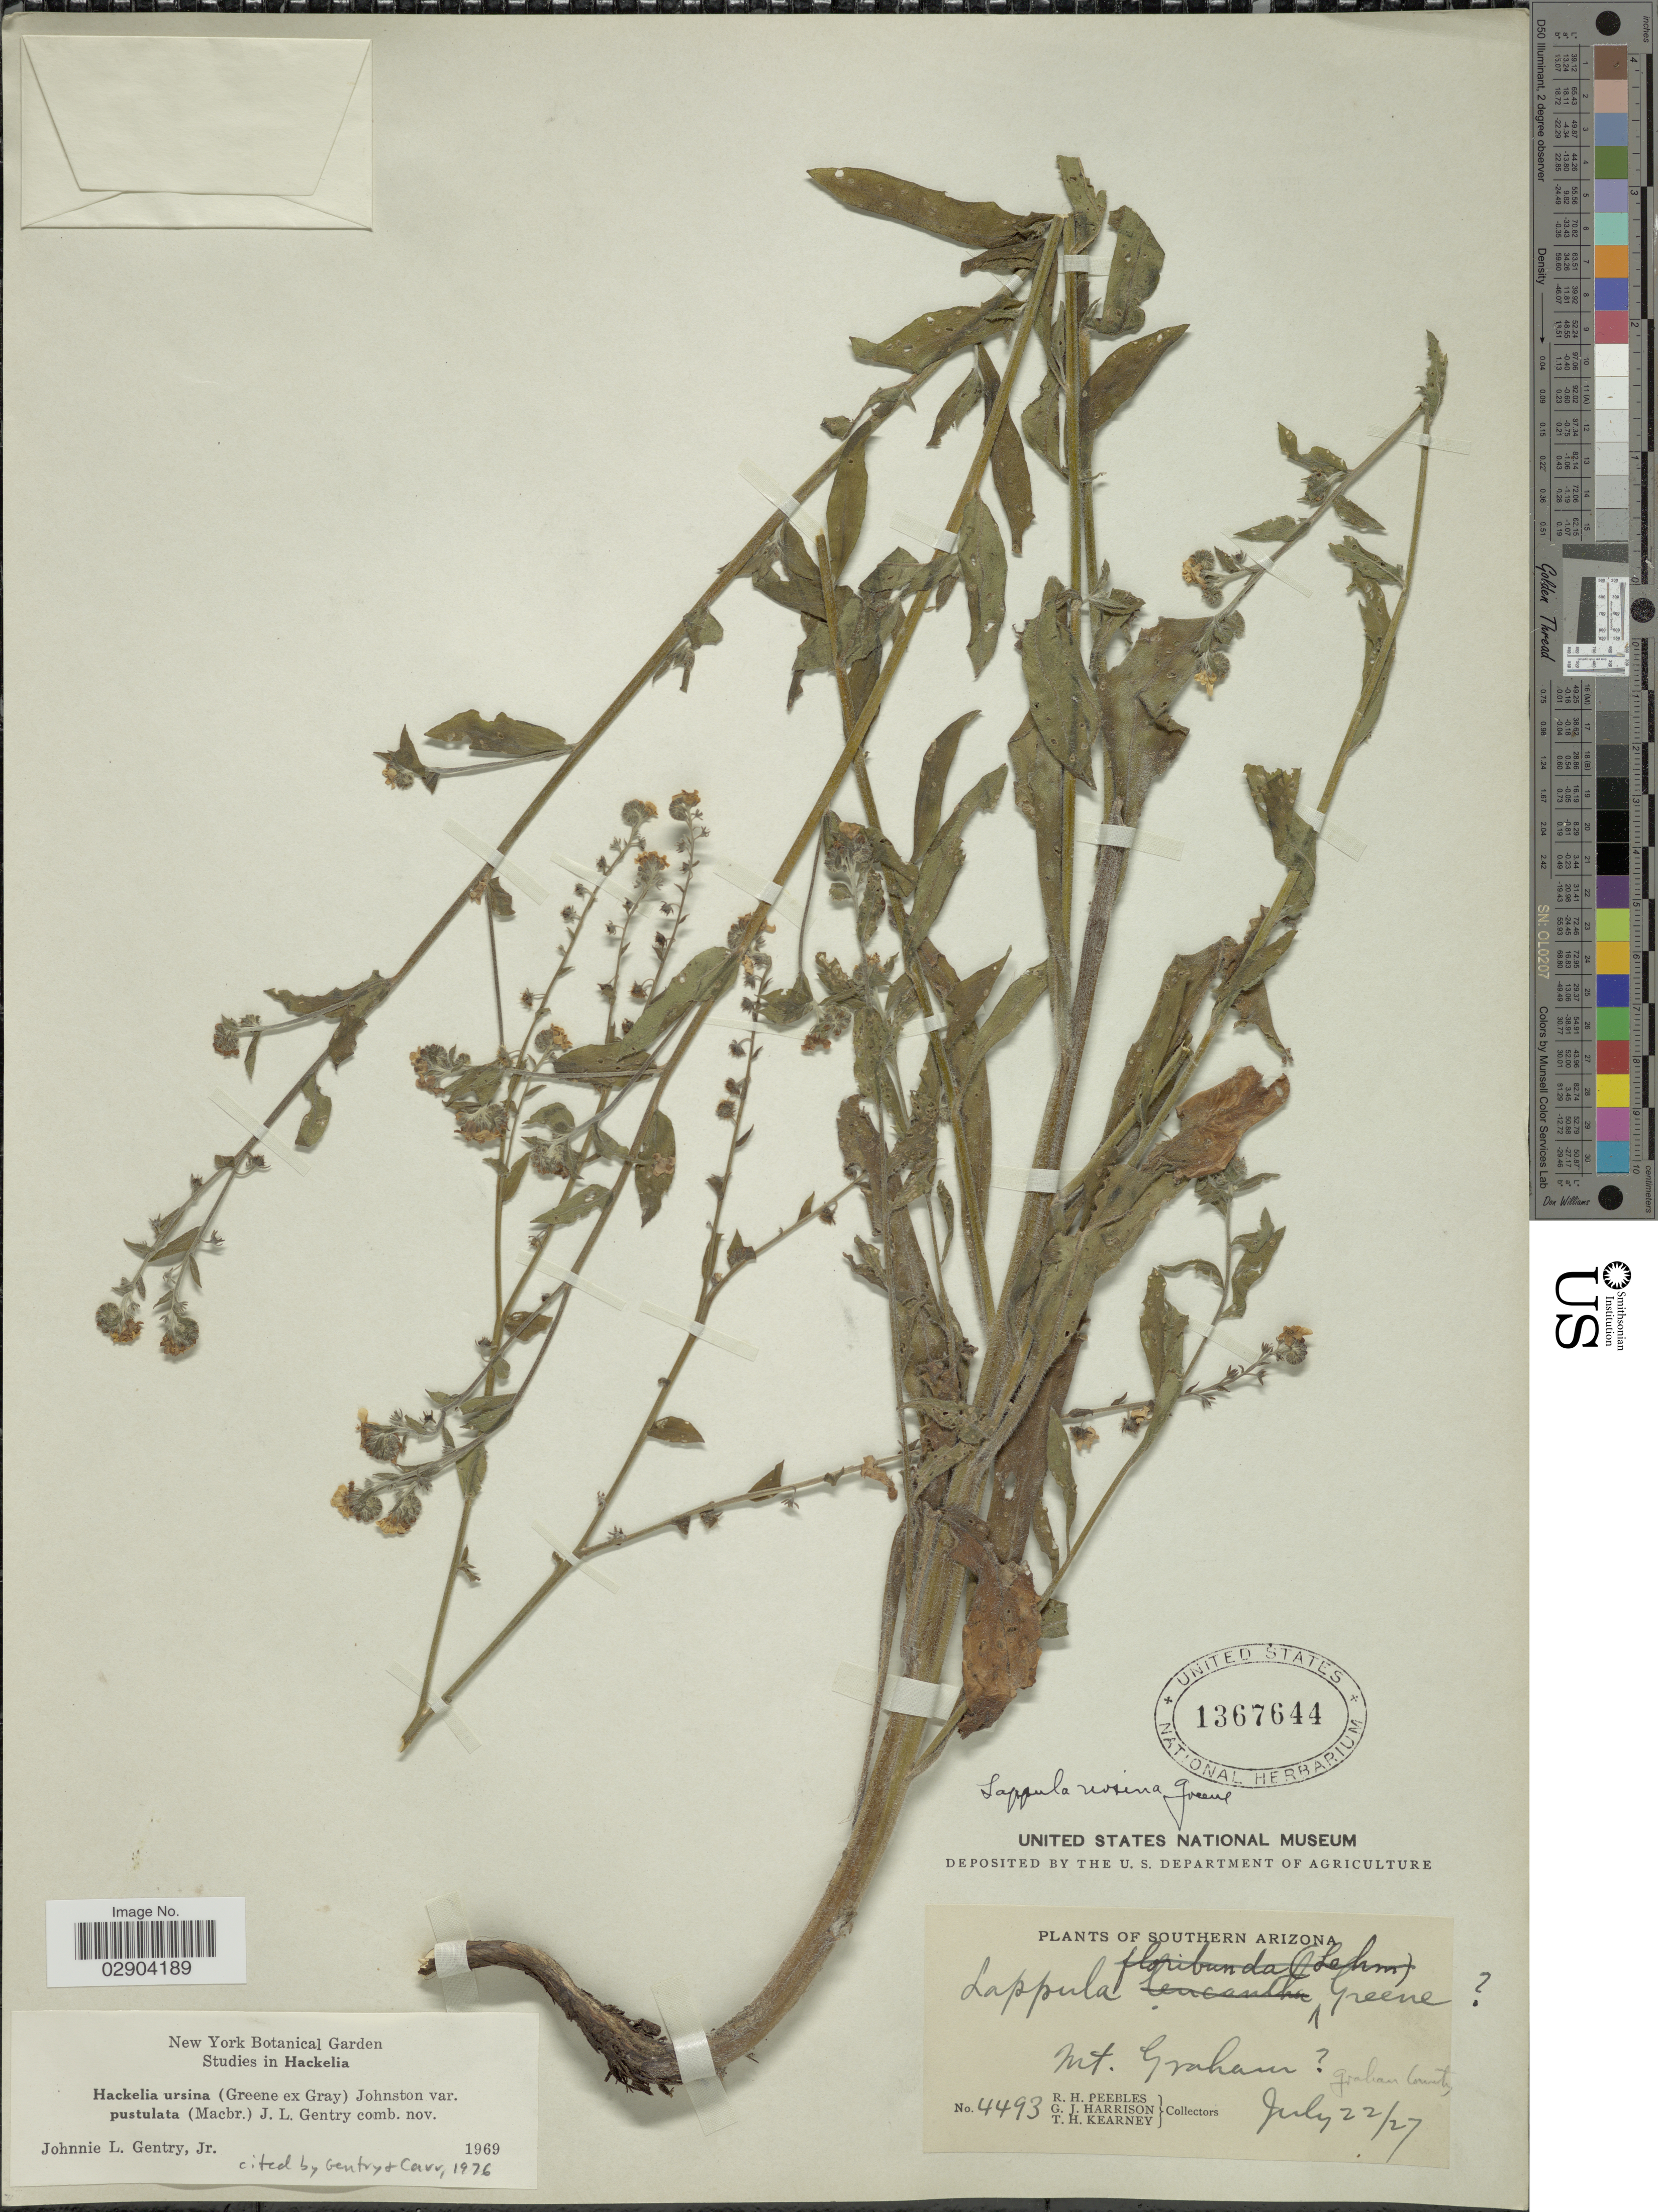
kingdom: Plantae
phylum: Tracheophyta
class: Magnoliopsida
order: Boraginales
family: Boraginaceae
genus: Hackelia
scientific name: Hackelia ursina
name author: (Greene ex A. Gray) I.M. Johnst.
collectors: R. H. Peebles, G. J. Harrison & T. H. Kearney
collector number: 4493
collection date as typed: Transcribed d/m/y: 22/7/27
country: United States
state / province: Arizona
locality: Southern Arizona. Mt. Graham, Graham County.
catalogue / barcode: US 1367644